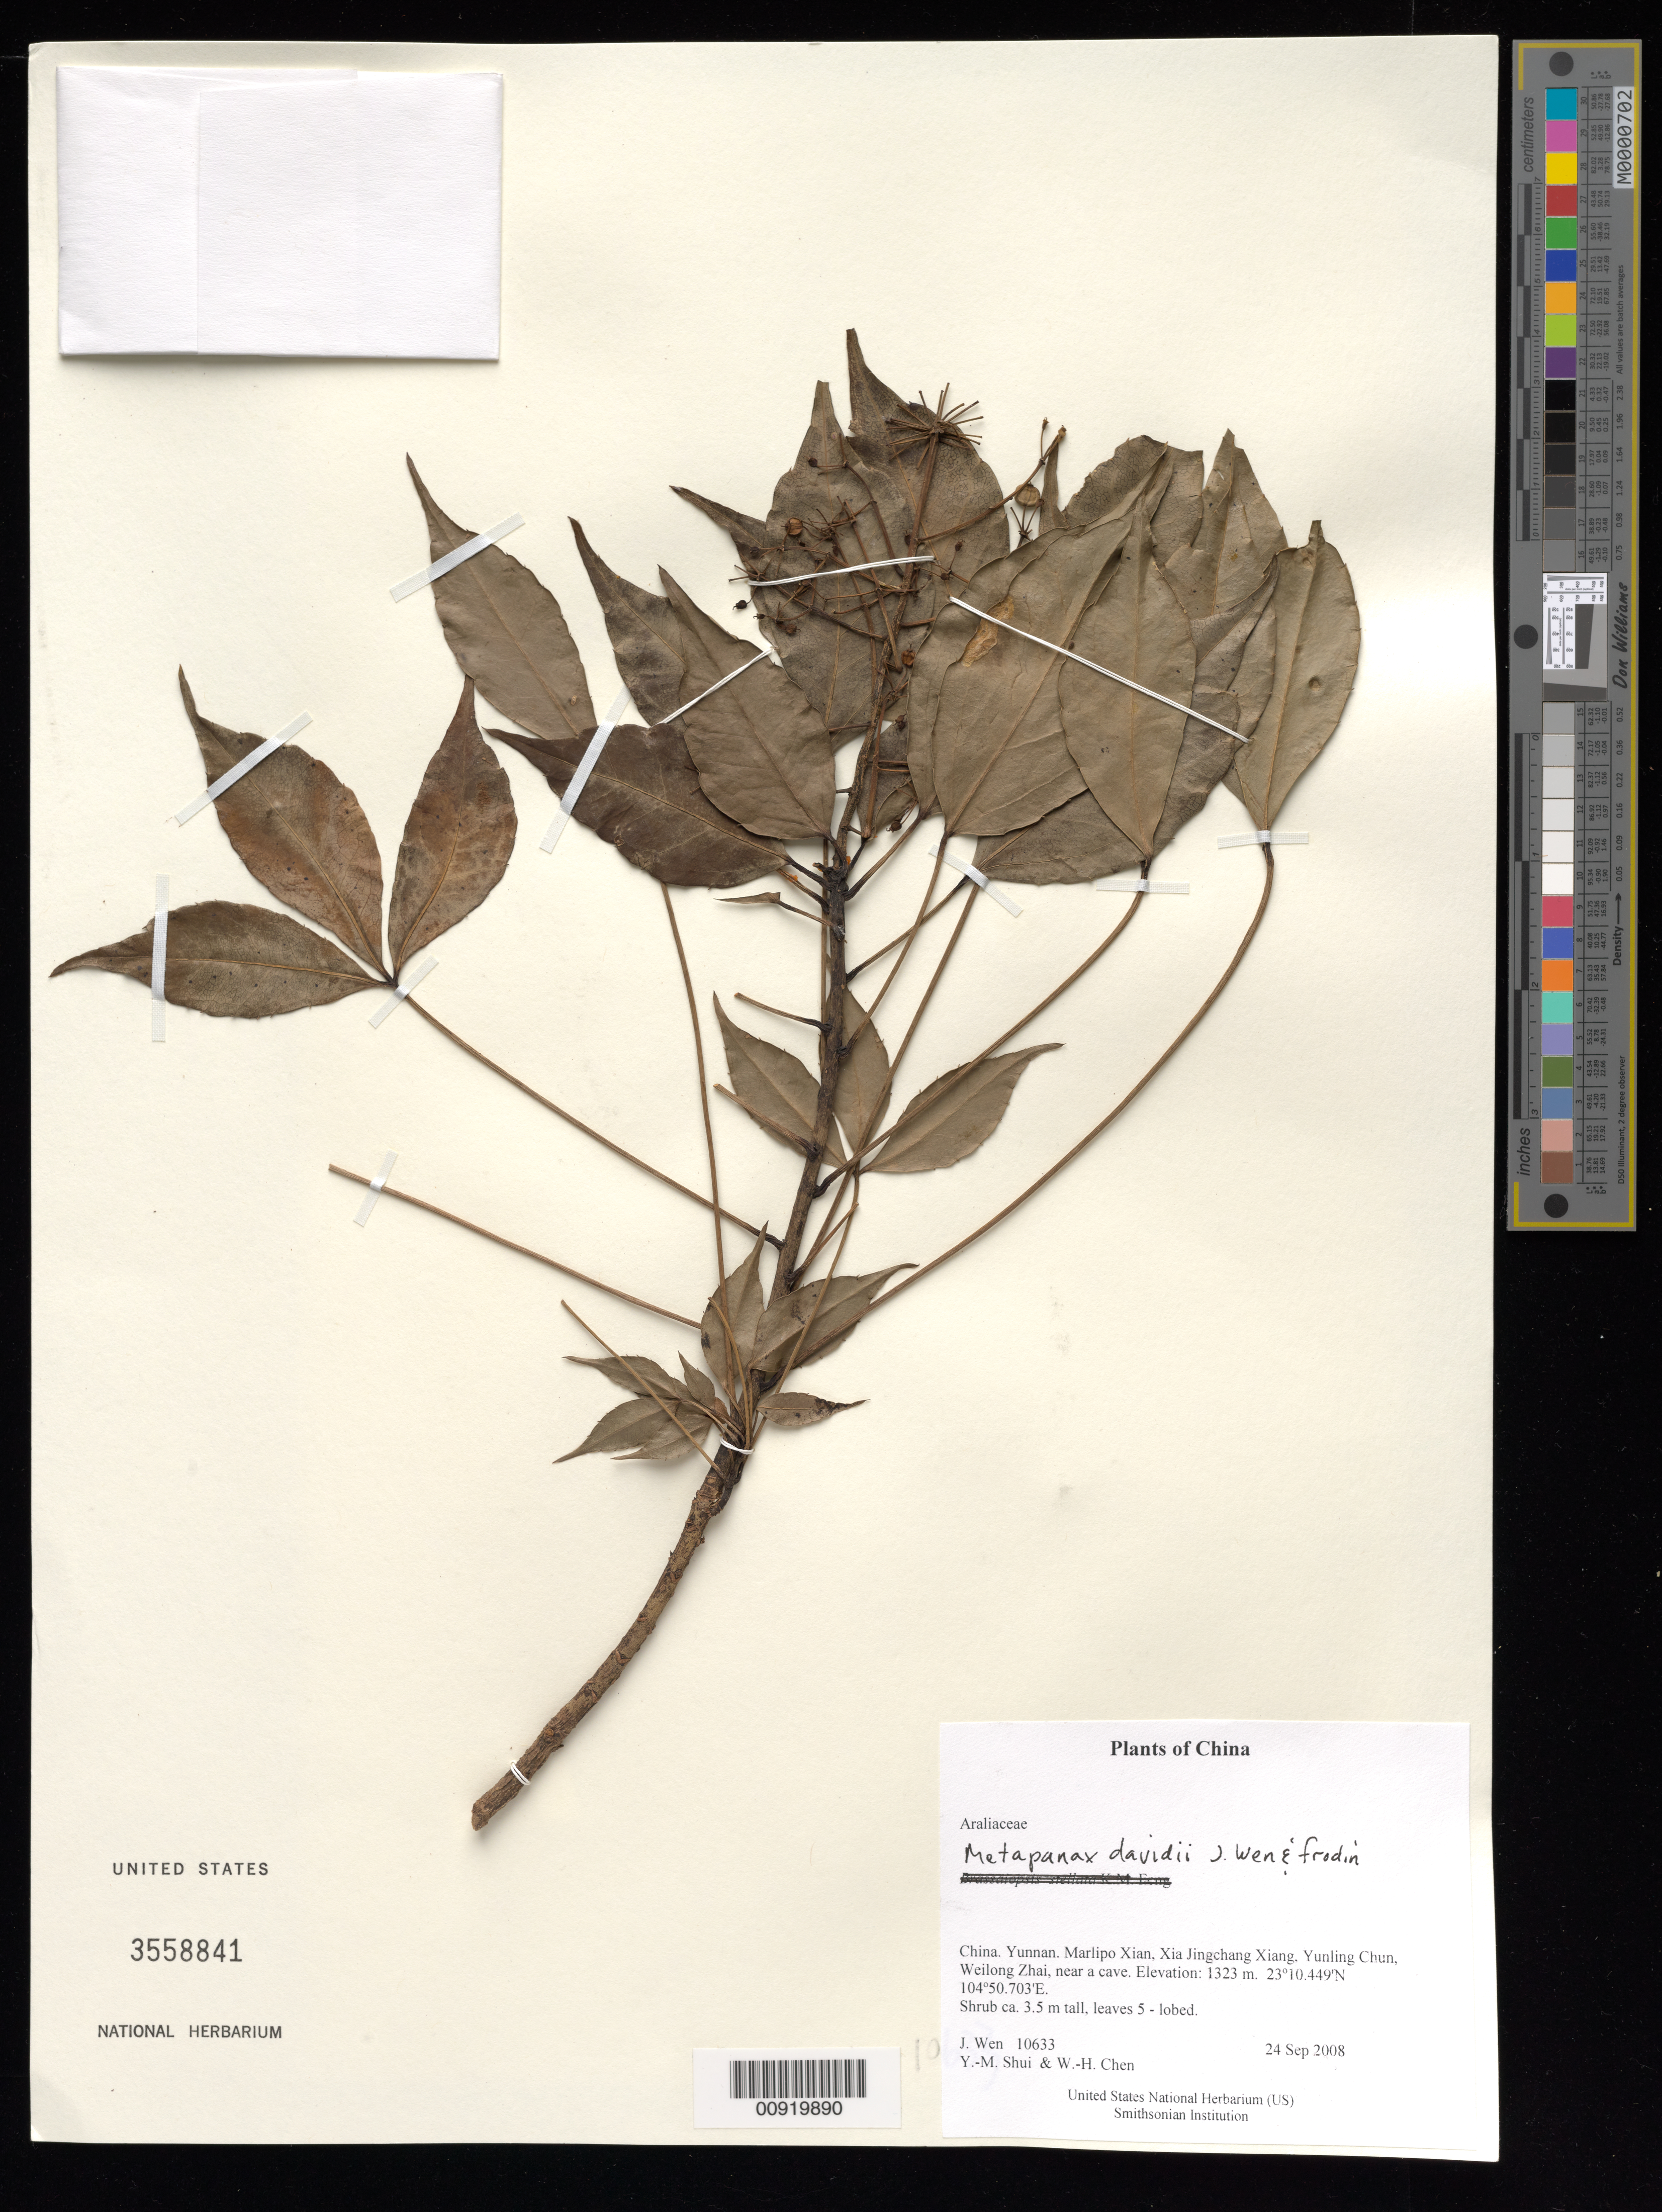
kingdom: Plantae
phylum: Tracheophyta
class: Magnoliopsida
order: Apiales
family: Araliaceae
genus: Metapanax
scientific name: Metapanax davidii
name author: J. Wen & Frodin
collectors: J. Wen, Y. Shui & W. Chen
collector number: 10633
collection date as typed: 25 Sep 2008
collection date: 2008-09-25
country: China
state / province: Yunnan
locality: Marlipo Xian, Xiajingchang Xiang, Zhongzhai Chun, Hongshuiba, Yanyang Cave (Ram Cave).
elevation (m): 1895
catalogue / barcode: US 3558841